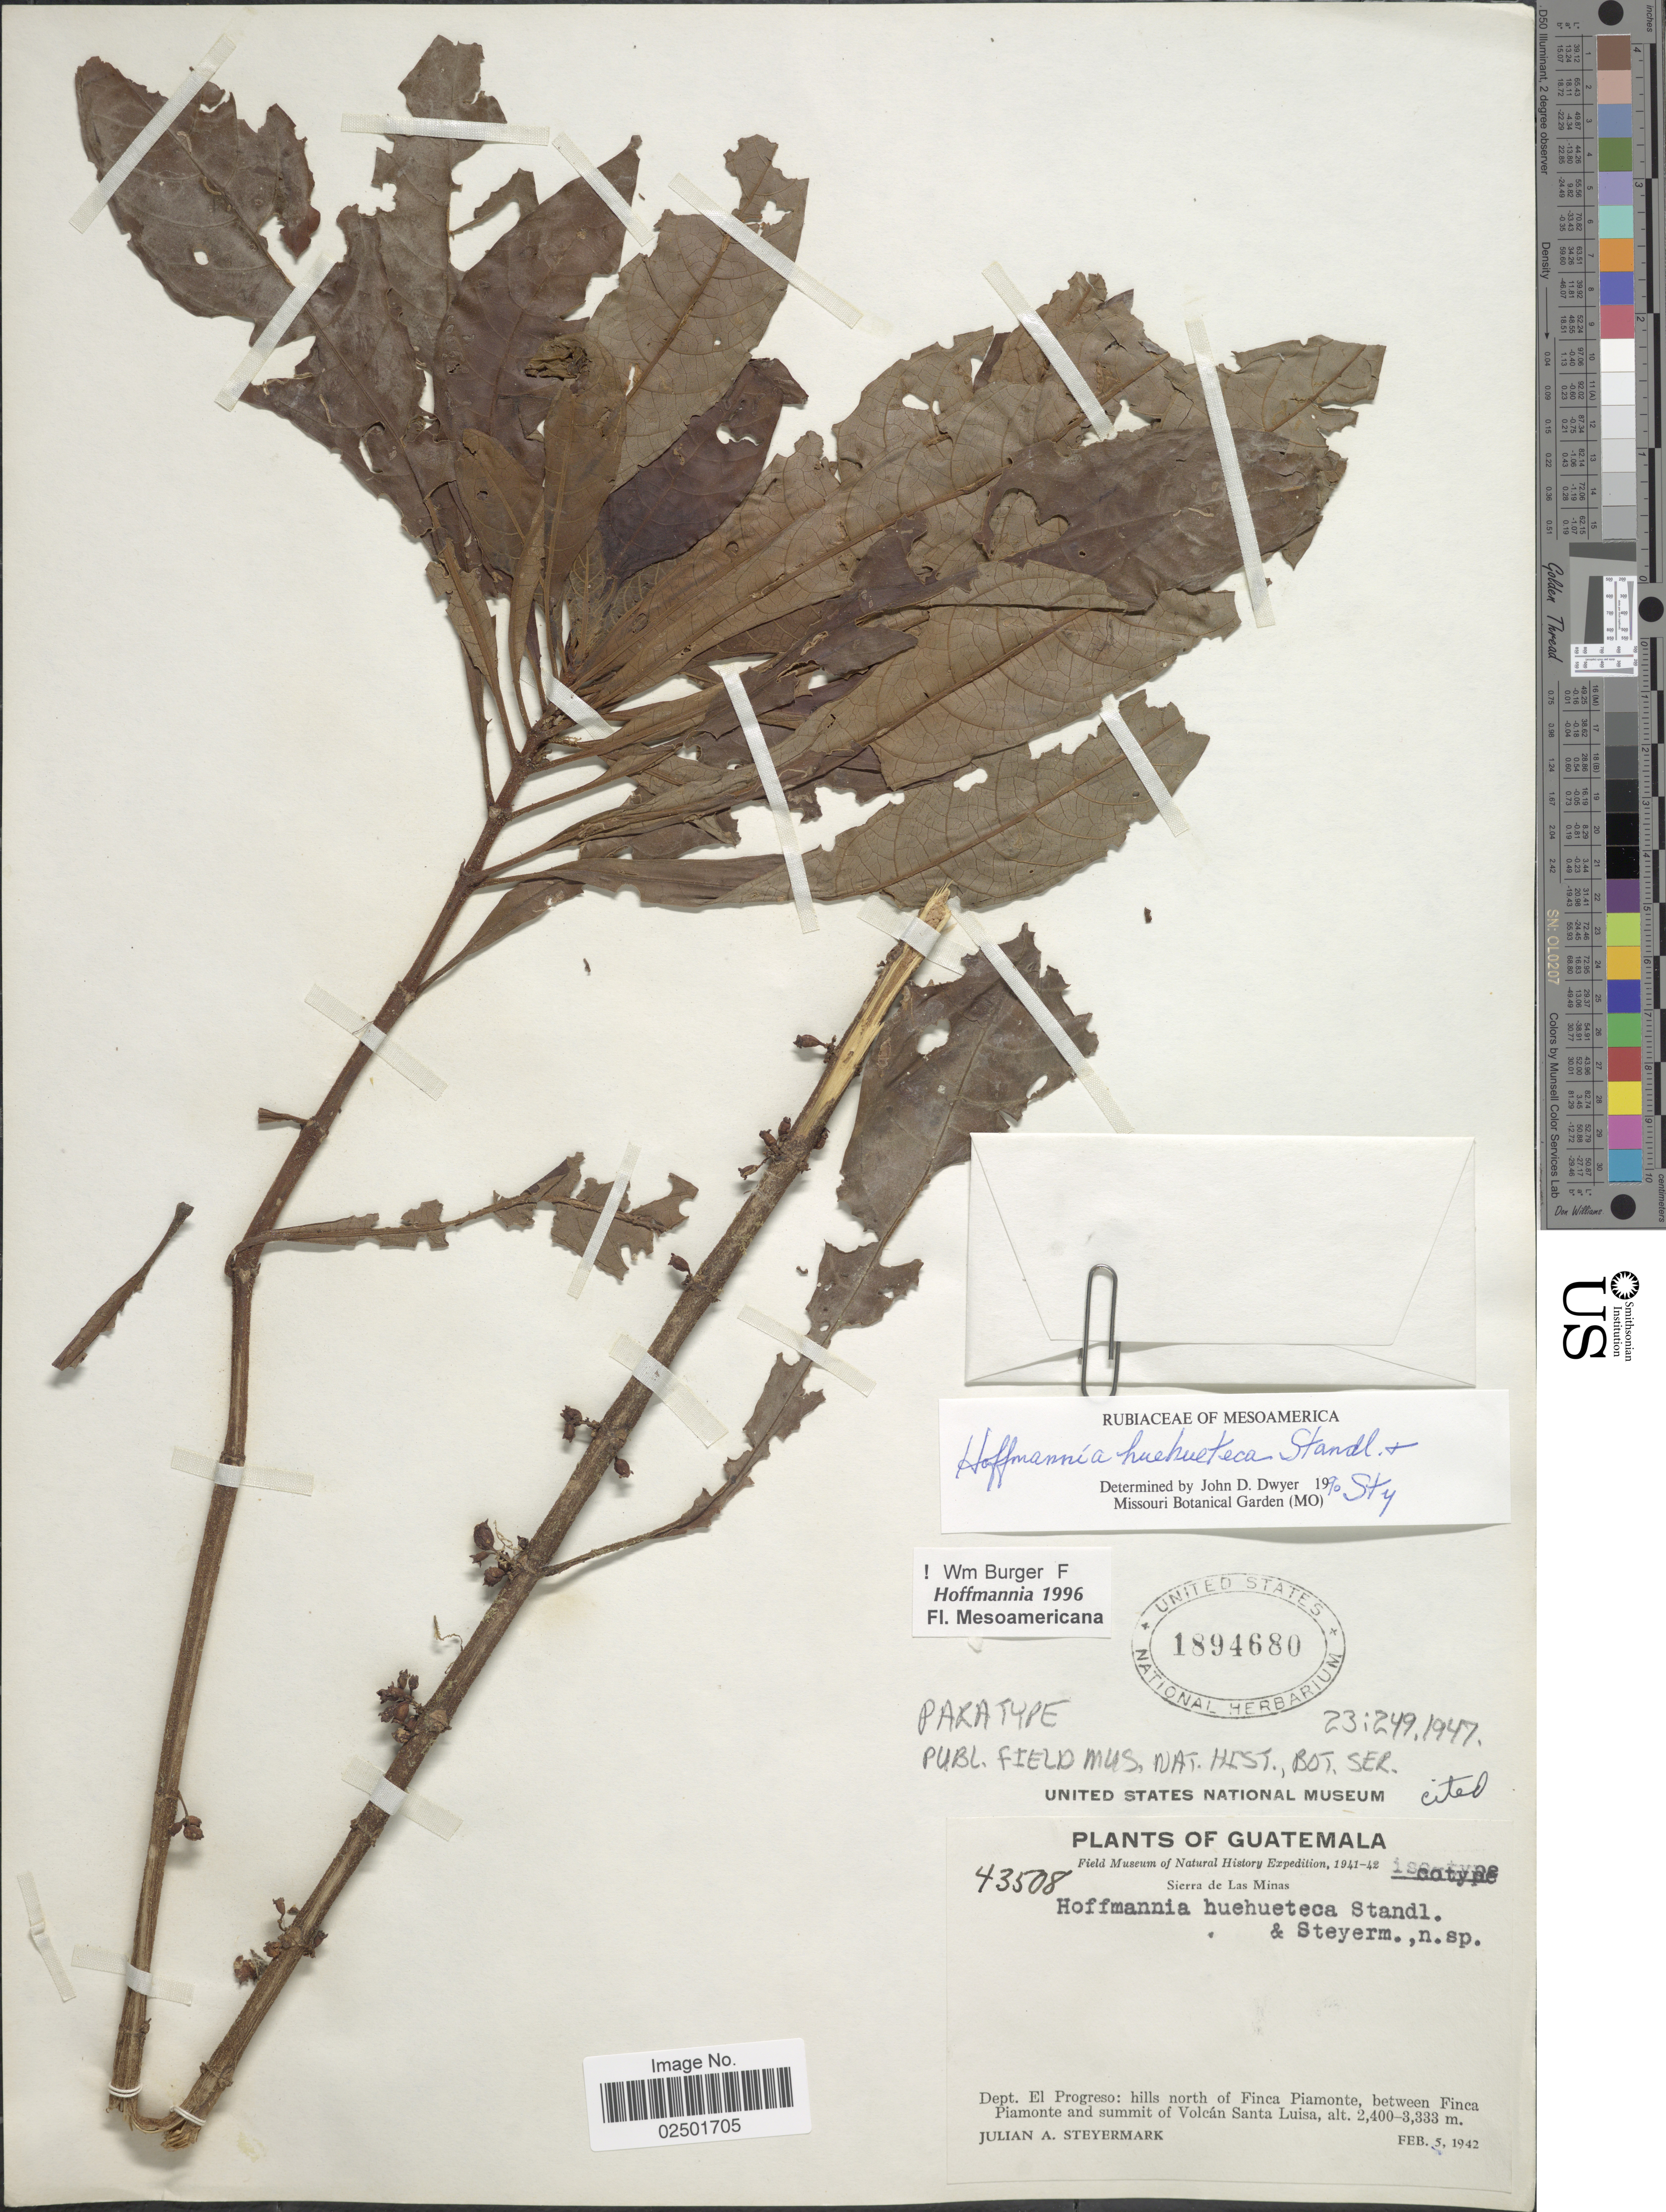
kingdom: Plantae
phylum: Tracheophyta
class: Magnoliopsida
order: Gentianales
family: Rubiaceae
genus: Hoffmannia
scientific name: Hoffmannia huehueteca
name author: Standl. & Steyerm.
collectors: J. Steyermark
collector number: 43508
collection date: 1942-02-05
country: Guatemala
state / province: El Progreso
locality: Sierra de Las Minas, hills north of Finca Piamonte, between Finca Piamonte and summit of Volcán Santa Luisa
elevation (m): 2400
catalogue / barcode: US 1894680